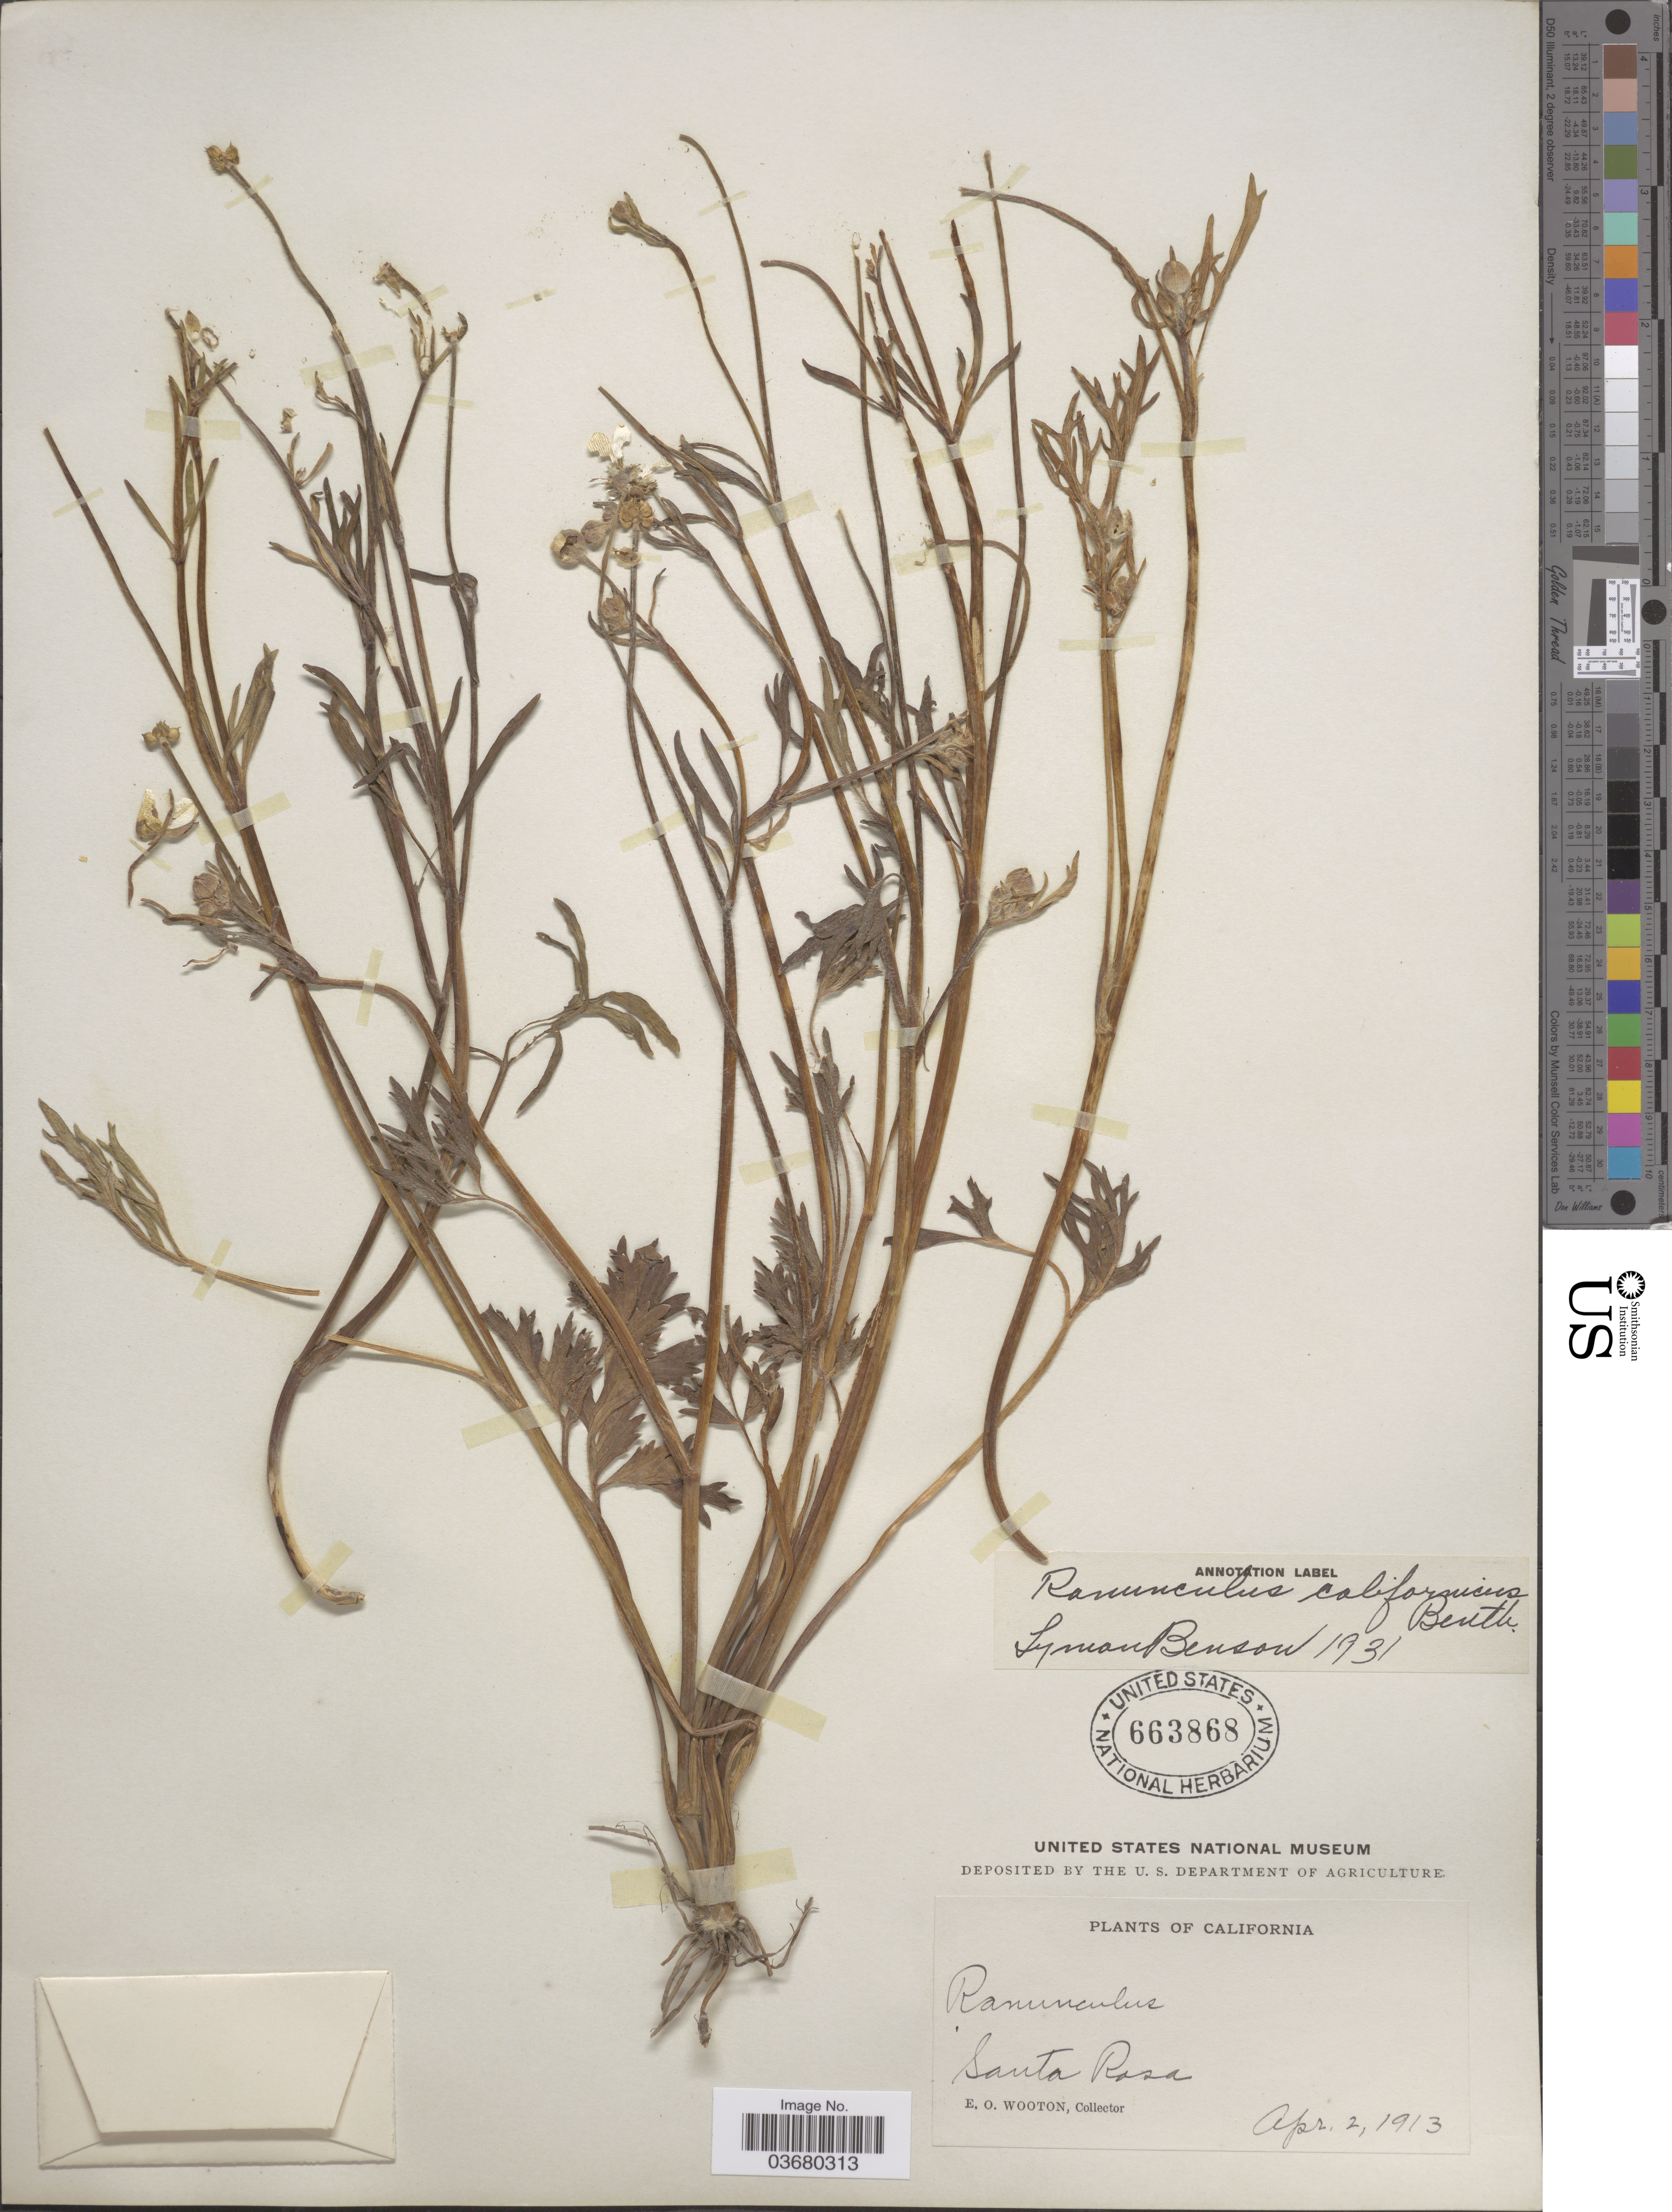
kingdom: Plantae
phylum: Tracheophyta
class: Magnoliopsida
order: Ranunculales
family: Ranunculaceae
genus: Ranunculus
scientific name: Ranunculus californicus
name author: Benth.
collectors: E. O. Wooton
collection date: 1913-04-02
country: United States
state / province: California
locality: Santa Rosa.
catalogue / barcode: US 663868